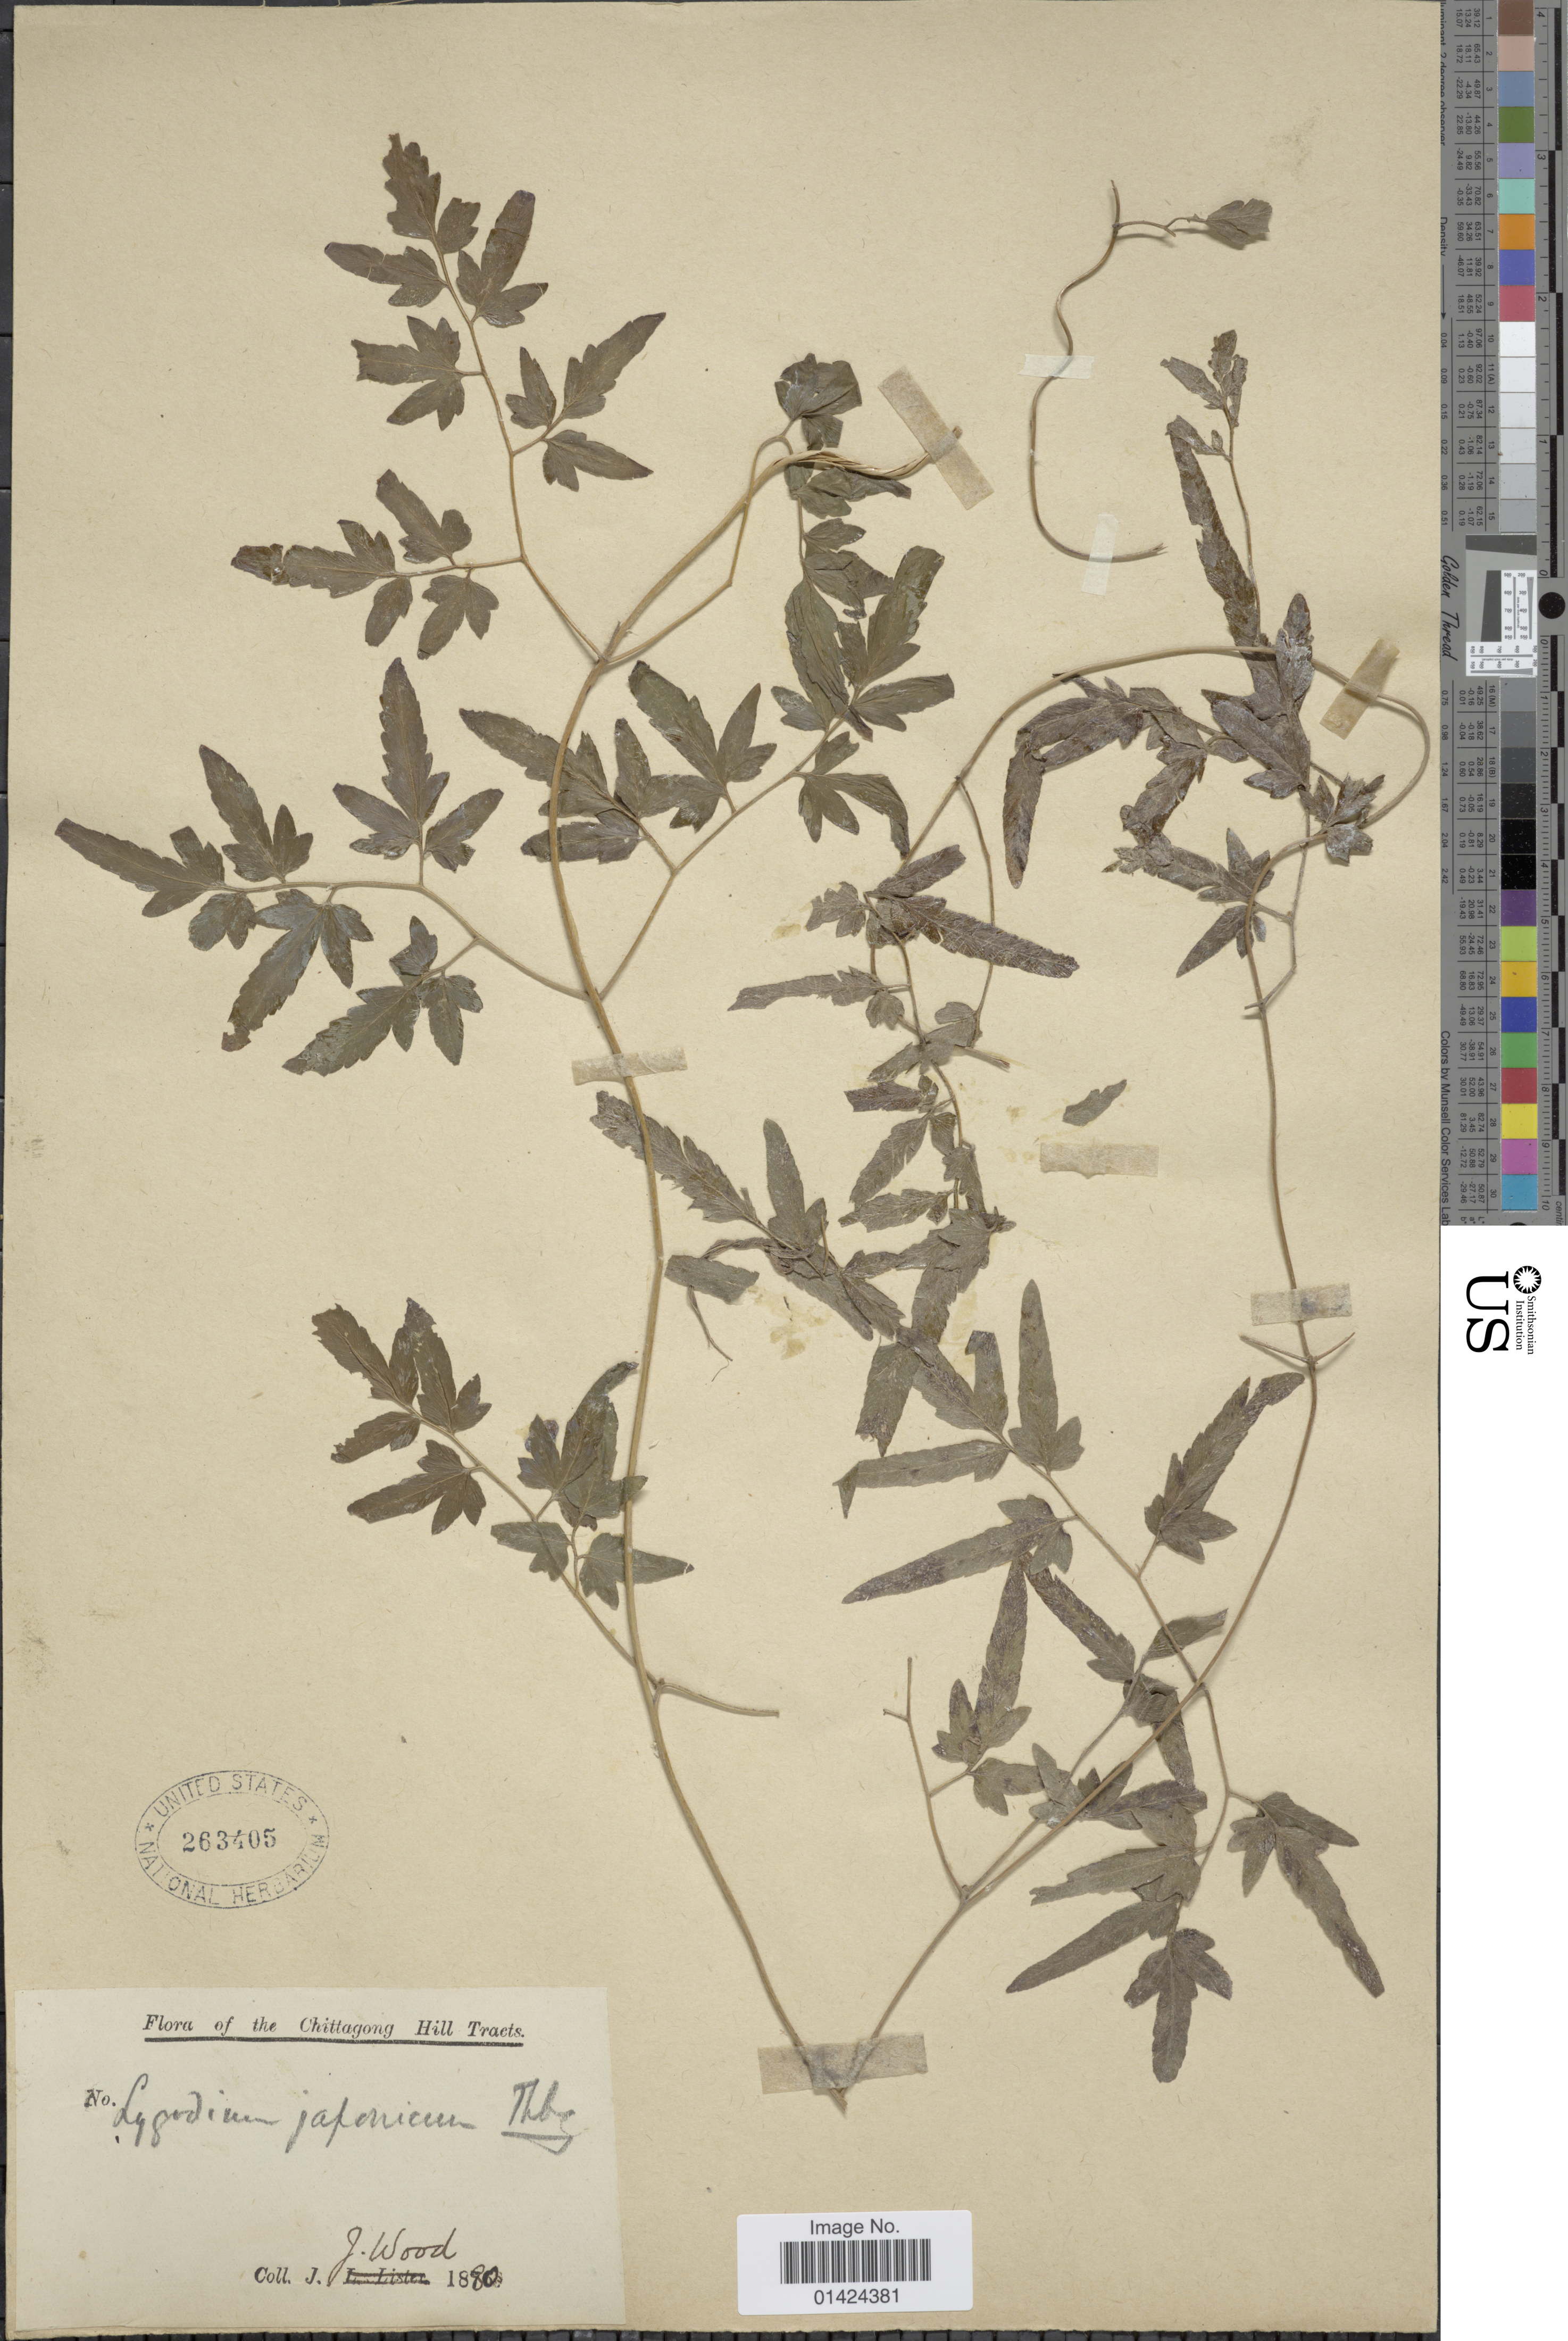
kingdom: Plantae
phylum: Tracheophyta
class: Polypodiopsida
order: Schizaeales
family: Lygodiaceae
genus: Lygodium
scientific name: Lygodium japonicum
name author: (Thunb.) Sw.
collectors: J. Wood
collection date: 1880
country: Bangladesh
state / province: Chittagong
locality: Chittagong Hill Tracts.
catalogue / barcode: US 263405